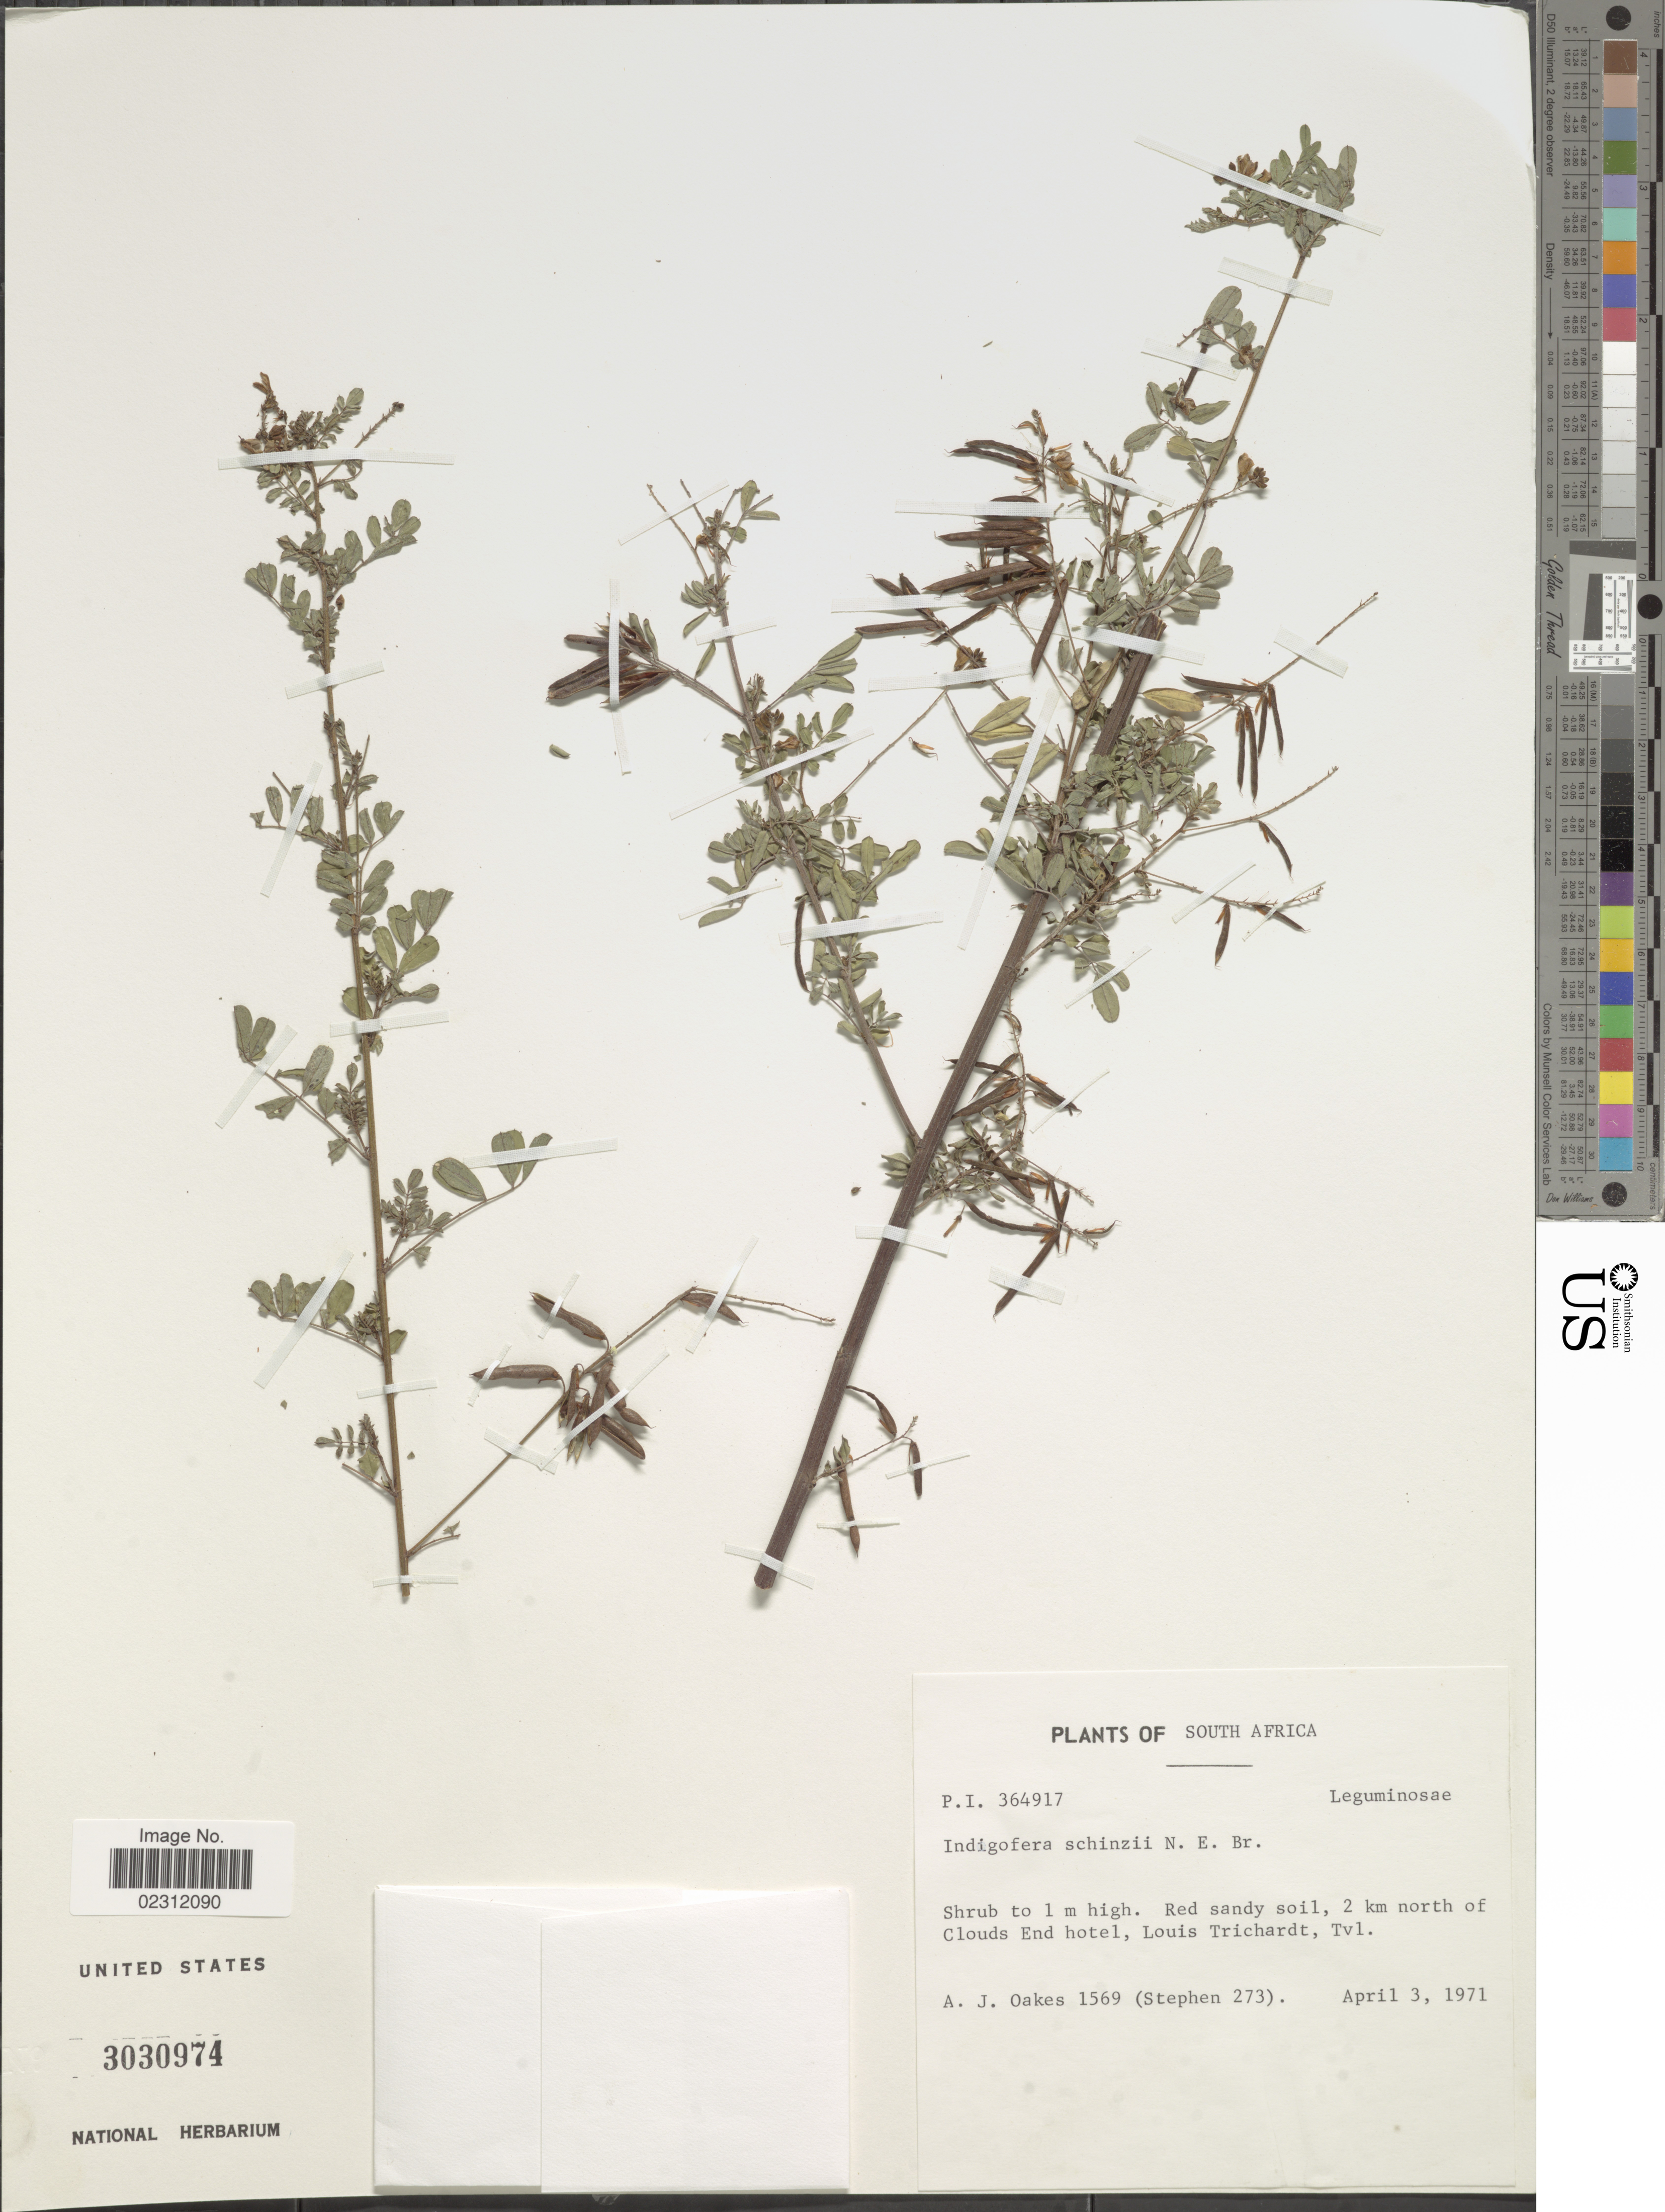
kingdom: Plantae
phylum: Tracheophyta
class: Magnoliopsida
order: Fabales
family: Fabaceae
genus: Indigofera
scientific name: Indigofera schinzii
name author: N.E. Br.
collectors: A. Oakes & Stephen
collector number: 1569/273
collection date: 1971-04-03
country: South Africa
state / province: Limpopo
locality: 2 km north of Clouds End hotel, Louis Trichardt, Tvl.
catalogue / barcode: US 3030974